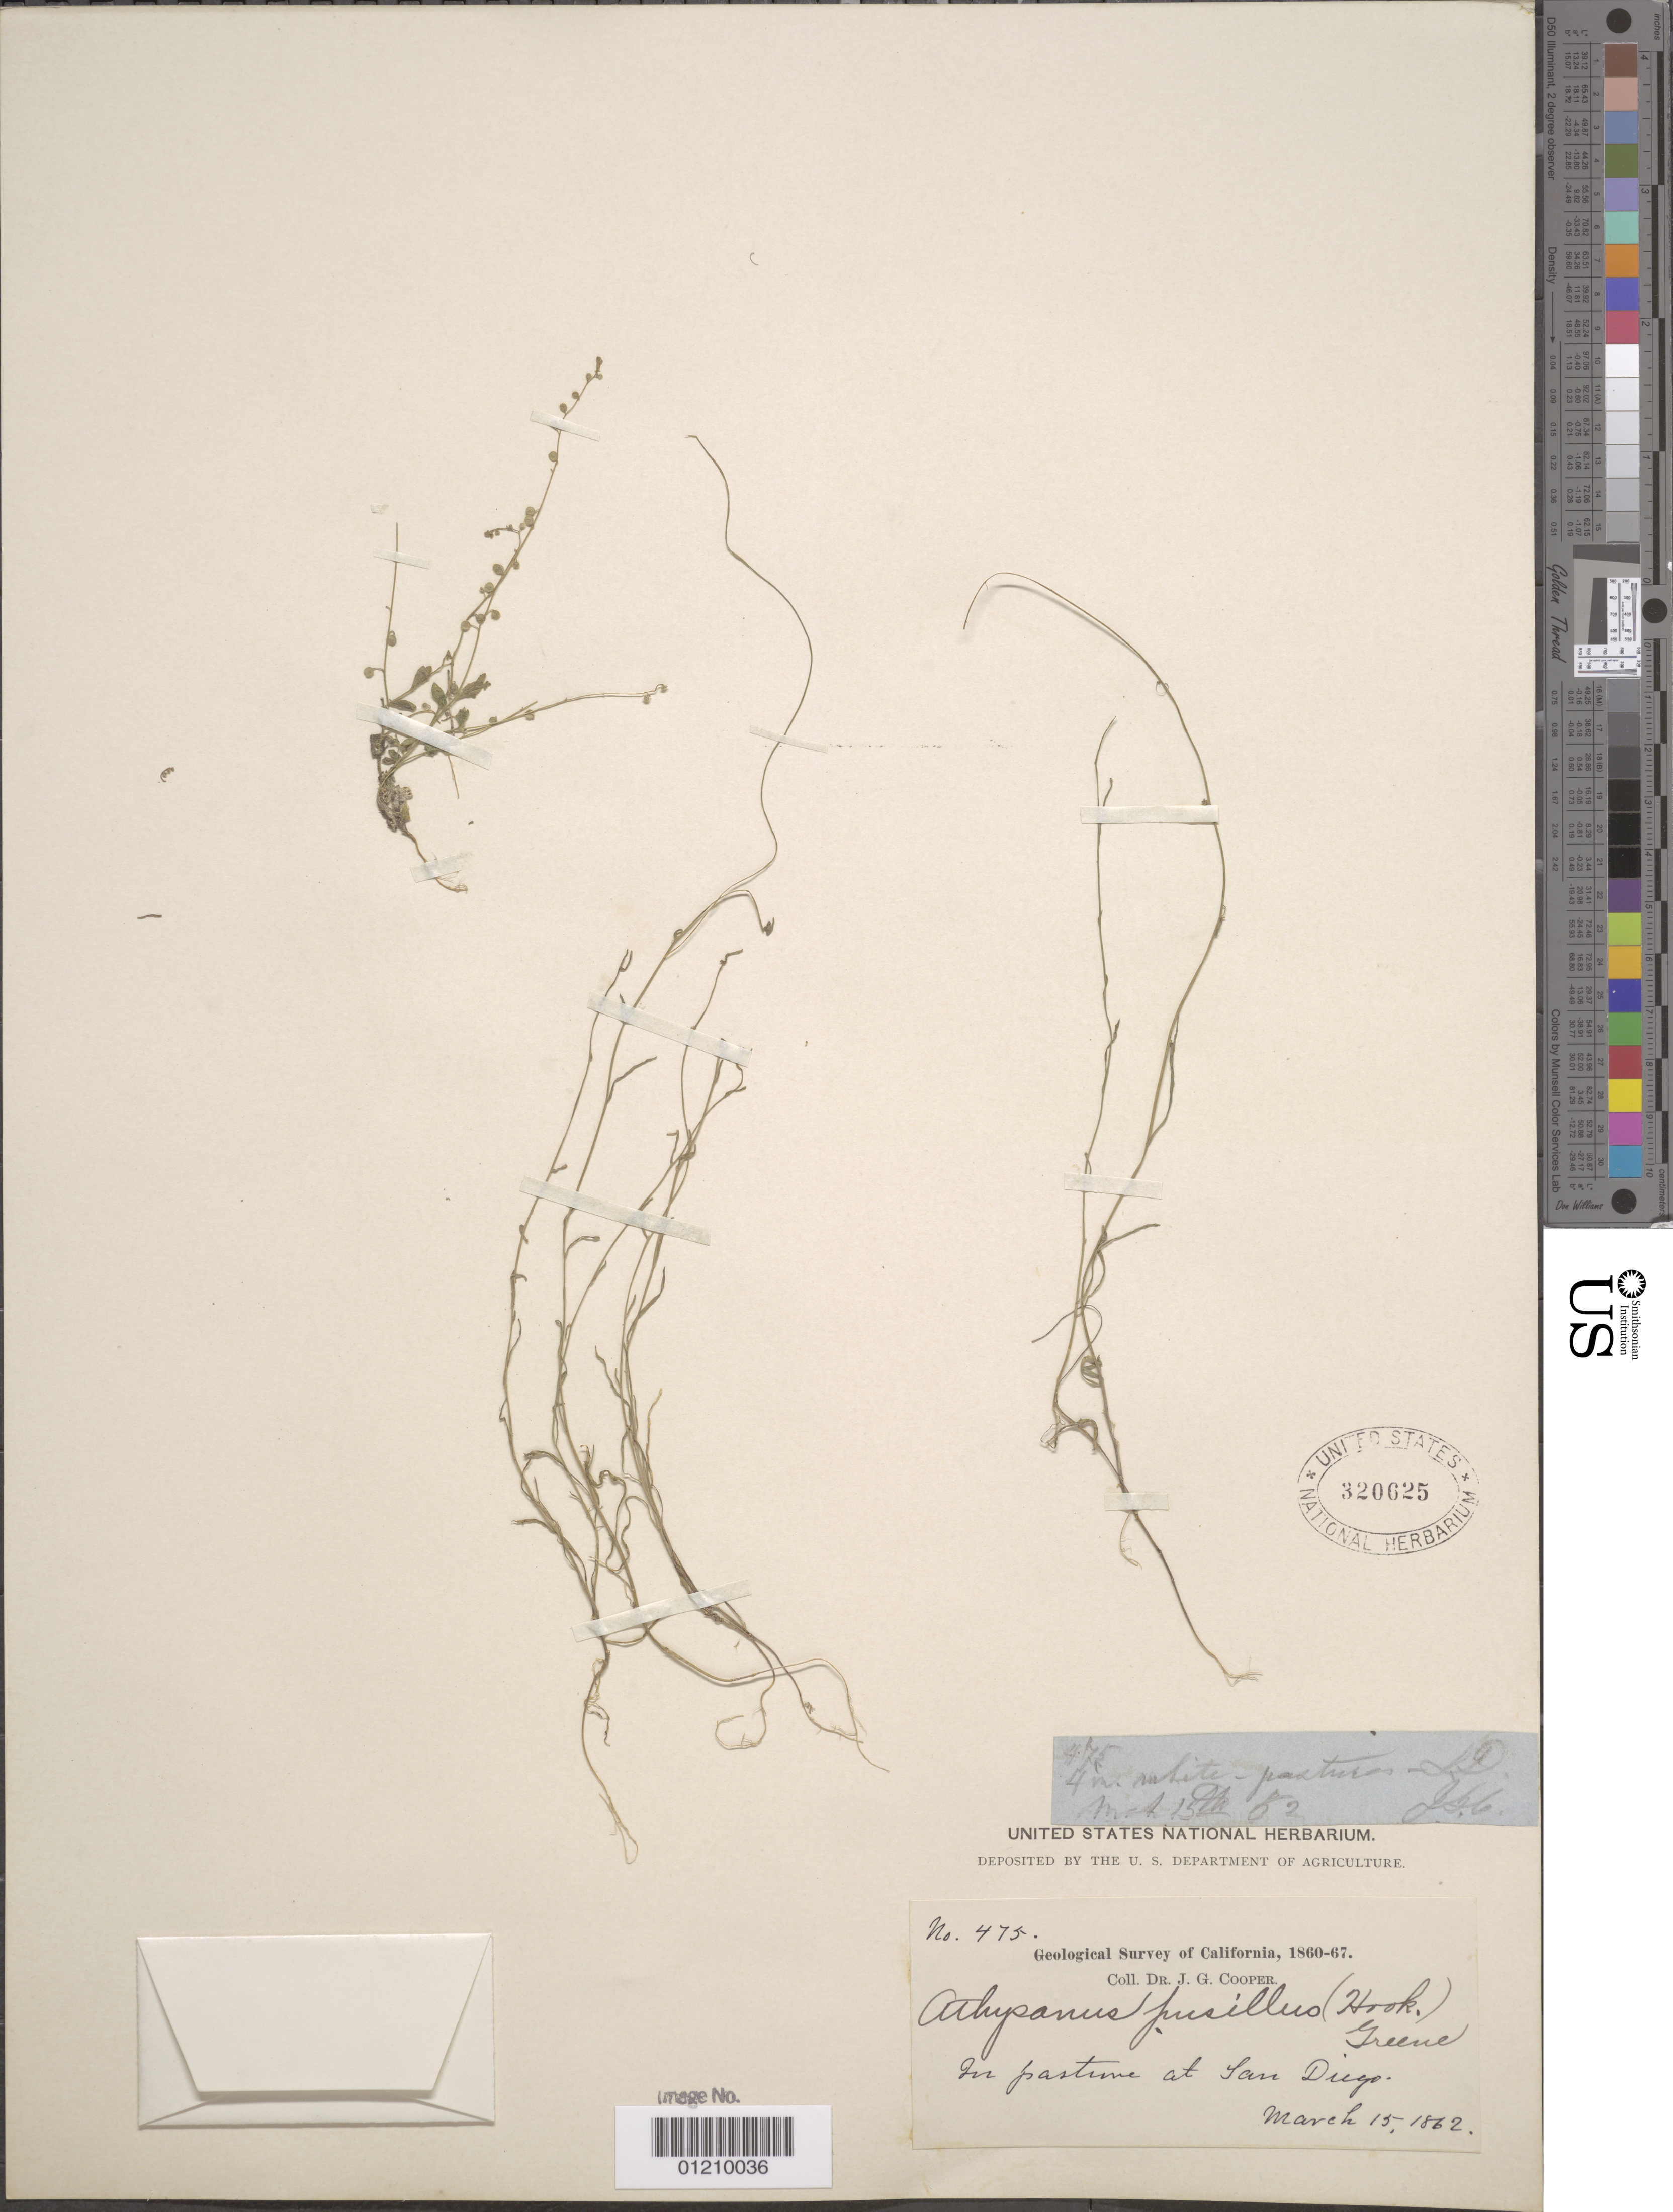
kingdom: Plantae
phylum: Tracheophyta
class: Magnoliopsida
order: Brassicales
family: Brassicaceae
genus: Athysanus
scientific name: Athysanus pusillus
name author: (Hook.) Greene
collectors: J. G. Cooper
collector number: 475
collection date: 1862-03-15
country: United States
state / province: California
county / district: San Diego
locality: San Diego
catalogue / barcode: US 320625